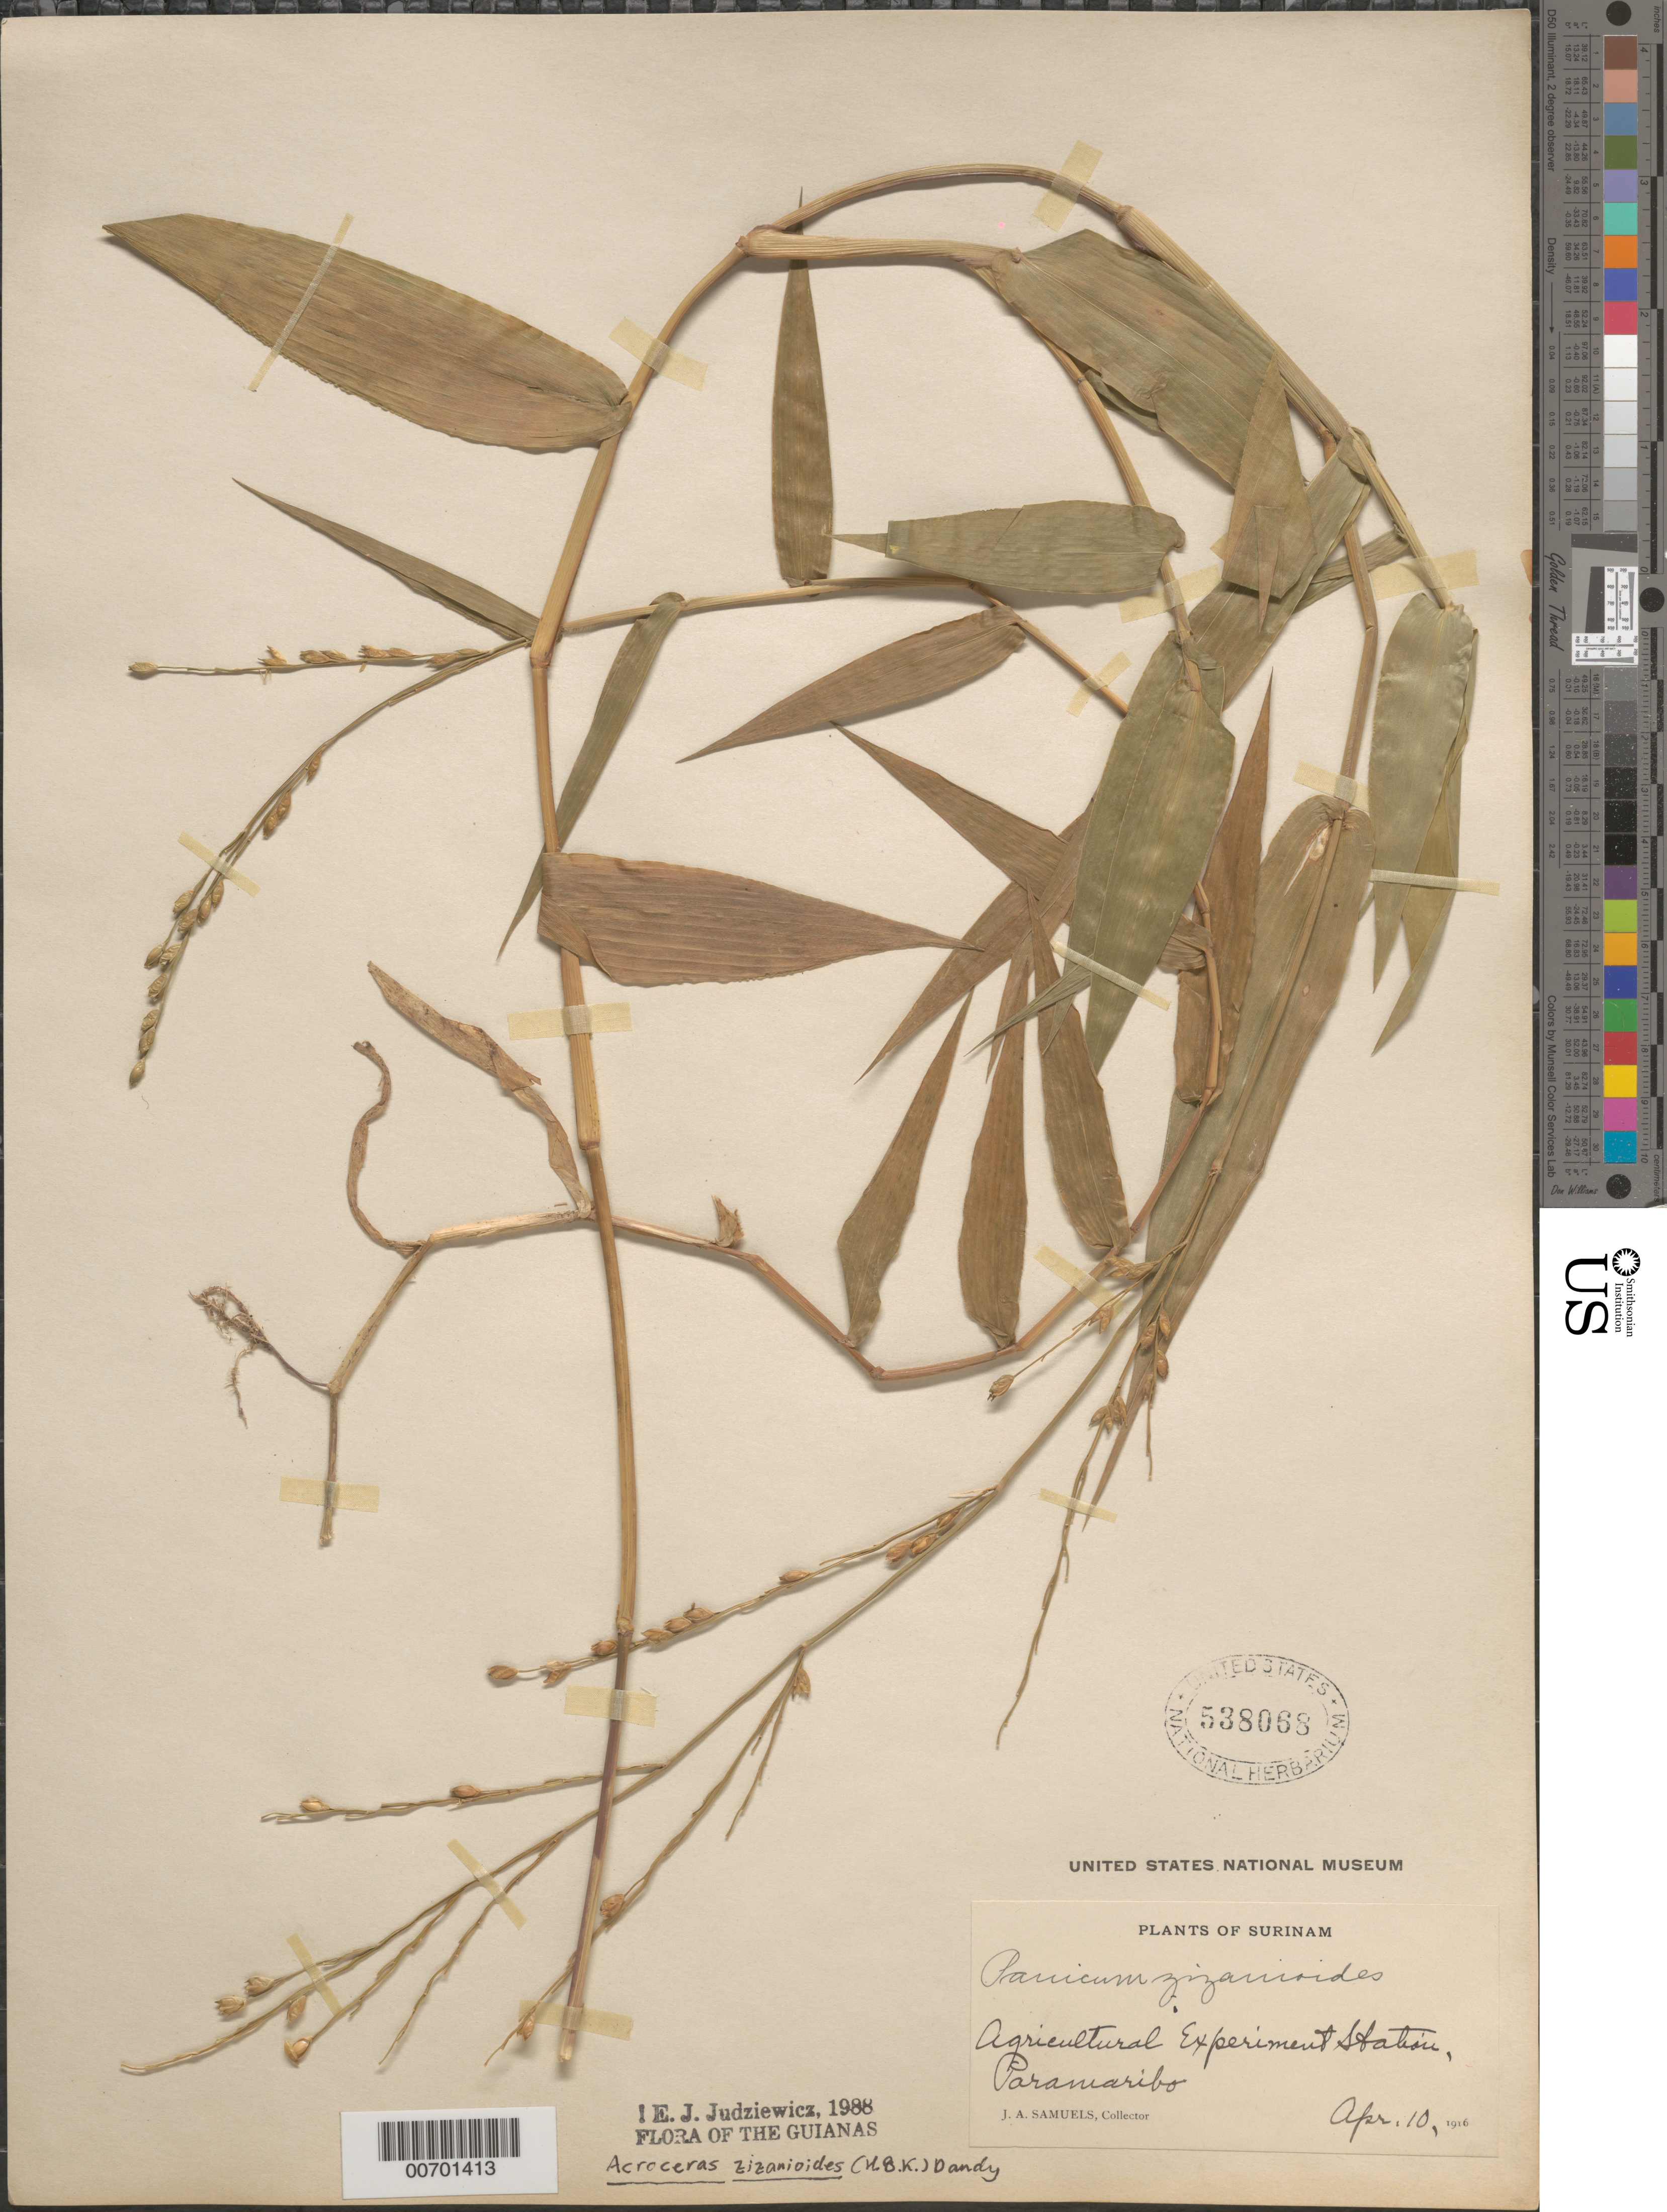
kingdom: Plantae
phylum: Tracheophyta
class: Liliopsida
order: Poales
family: Poaceae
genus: Acroceras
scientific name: Acroceras zizanioides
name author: (Kunth) Dandy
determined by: Judziewicz, E. J.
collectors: J. A. Samuels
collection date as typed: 10-Apr-16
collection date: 1916-04-10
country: Suriname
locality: Paramaribo, Agricultural Experiment Station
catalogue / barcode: US 538068